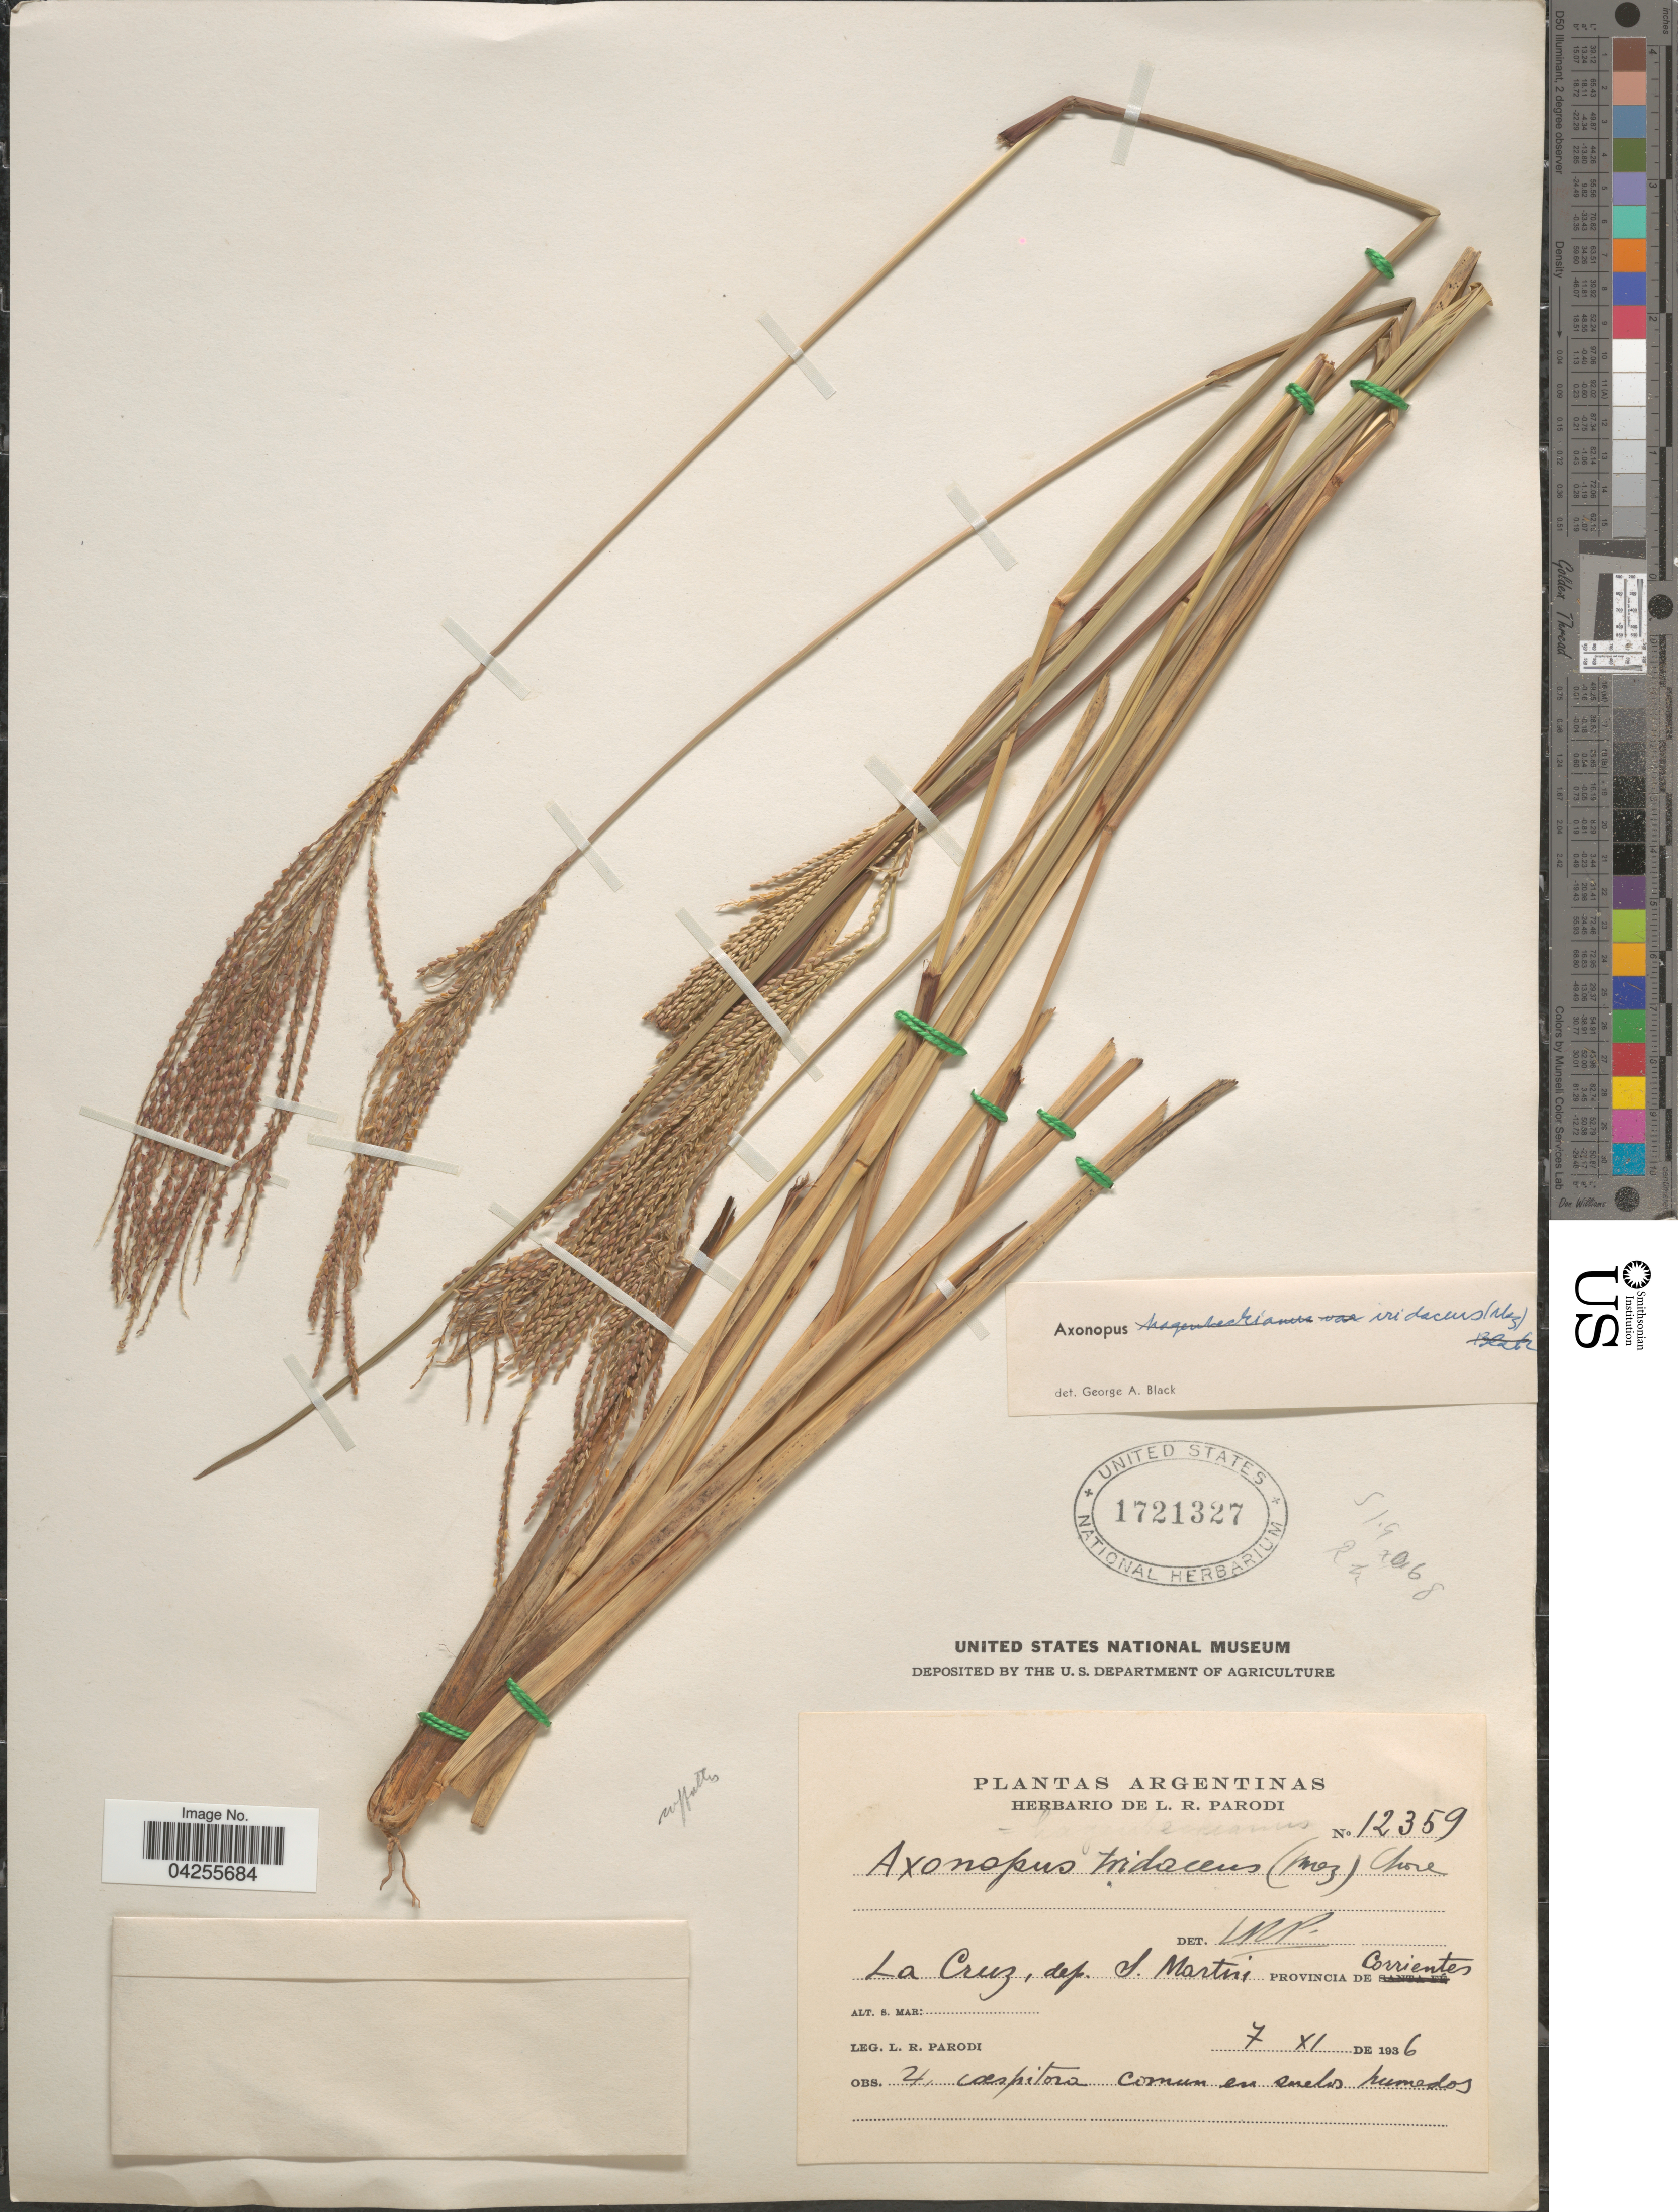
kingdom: Plantae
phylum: Tracheophyta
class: Liliopsida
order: Poales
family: Poaceae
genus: Axonopus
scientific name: Axonopus suffultus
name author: (Nees) Kuhlm.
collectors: L. R. Parodi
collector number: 12359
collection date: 1936-11-07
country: Argentina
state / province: Corrientes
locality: La Cruz, dep. S. Martini.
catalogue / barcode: US 1721327